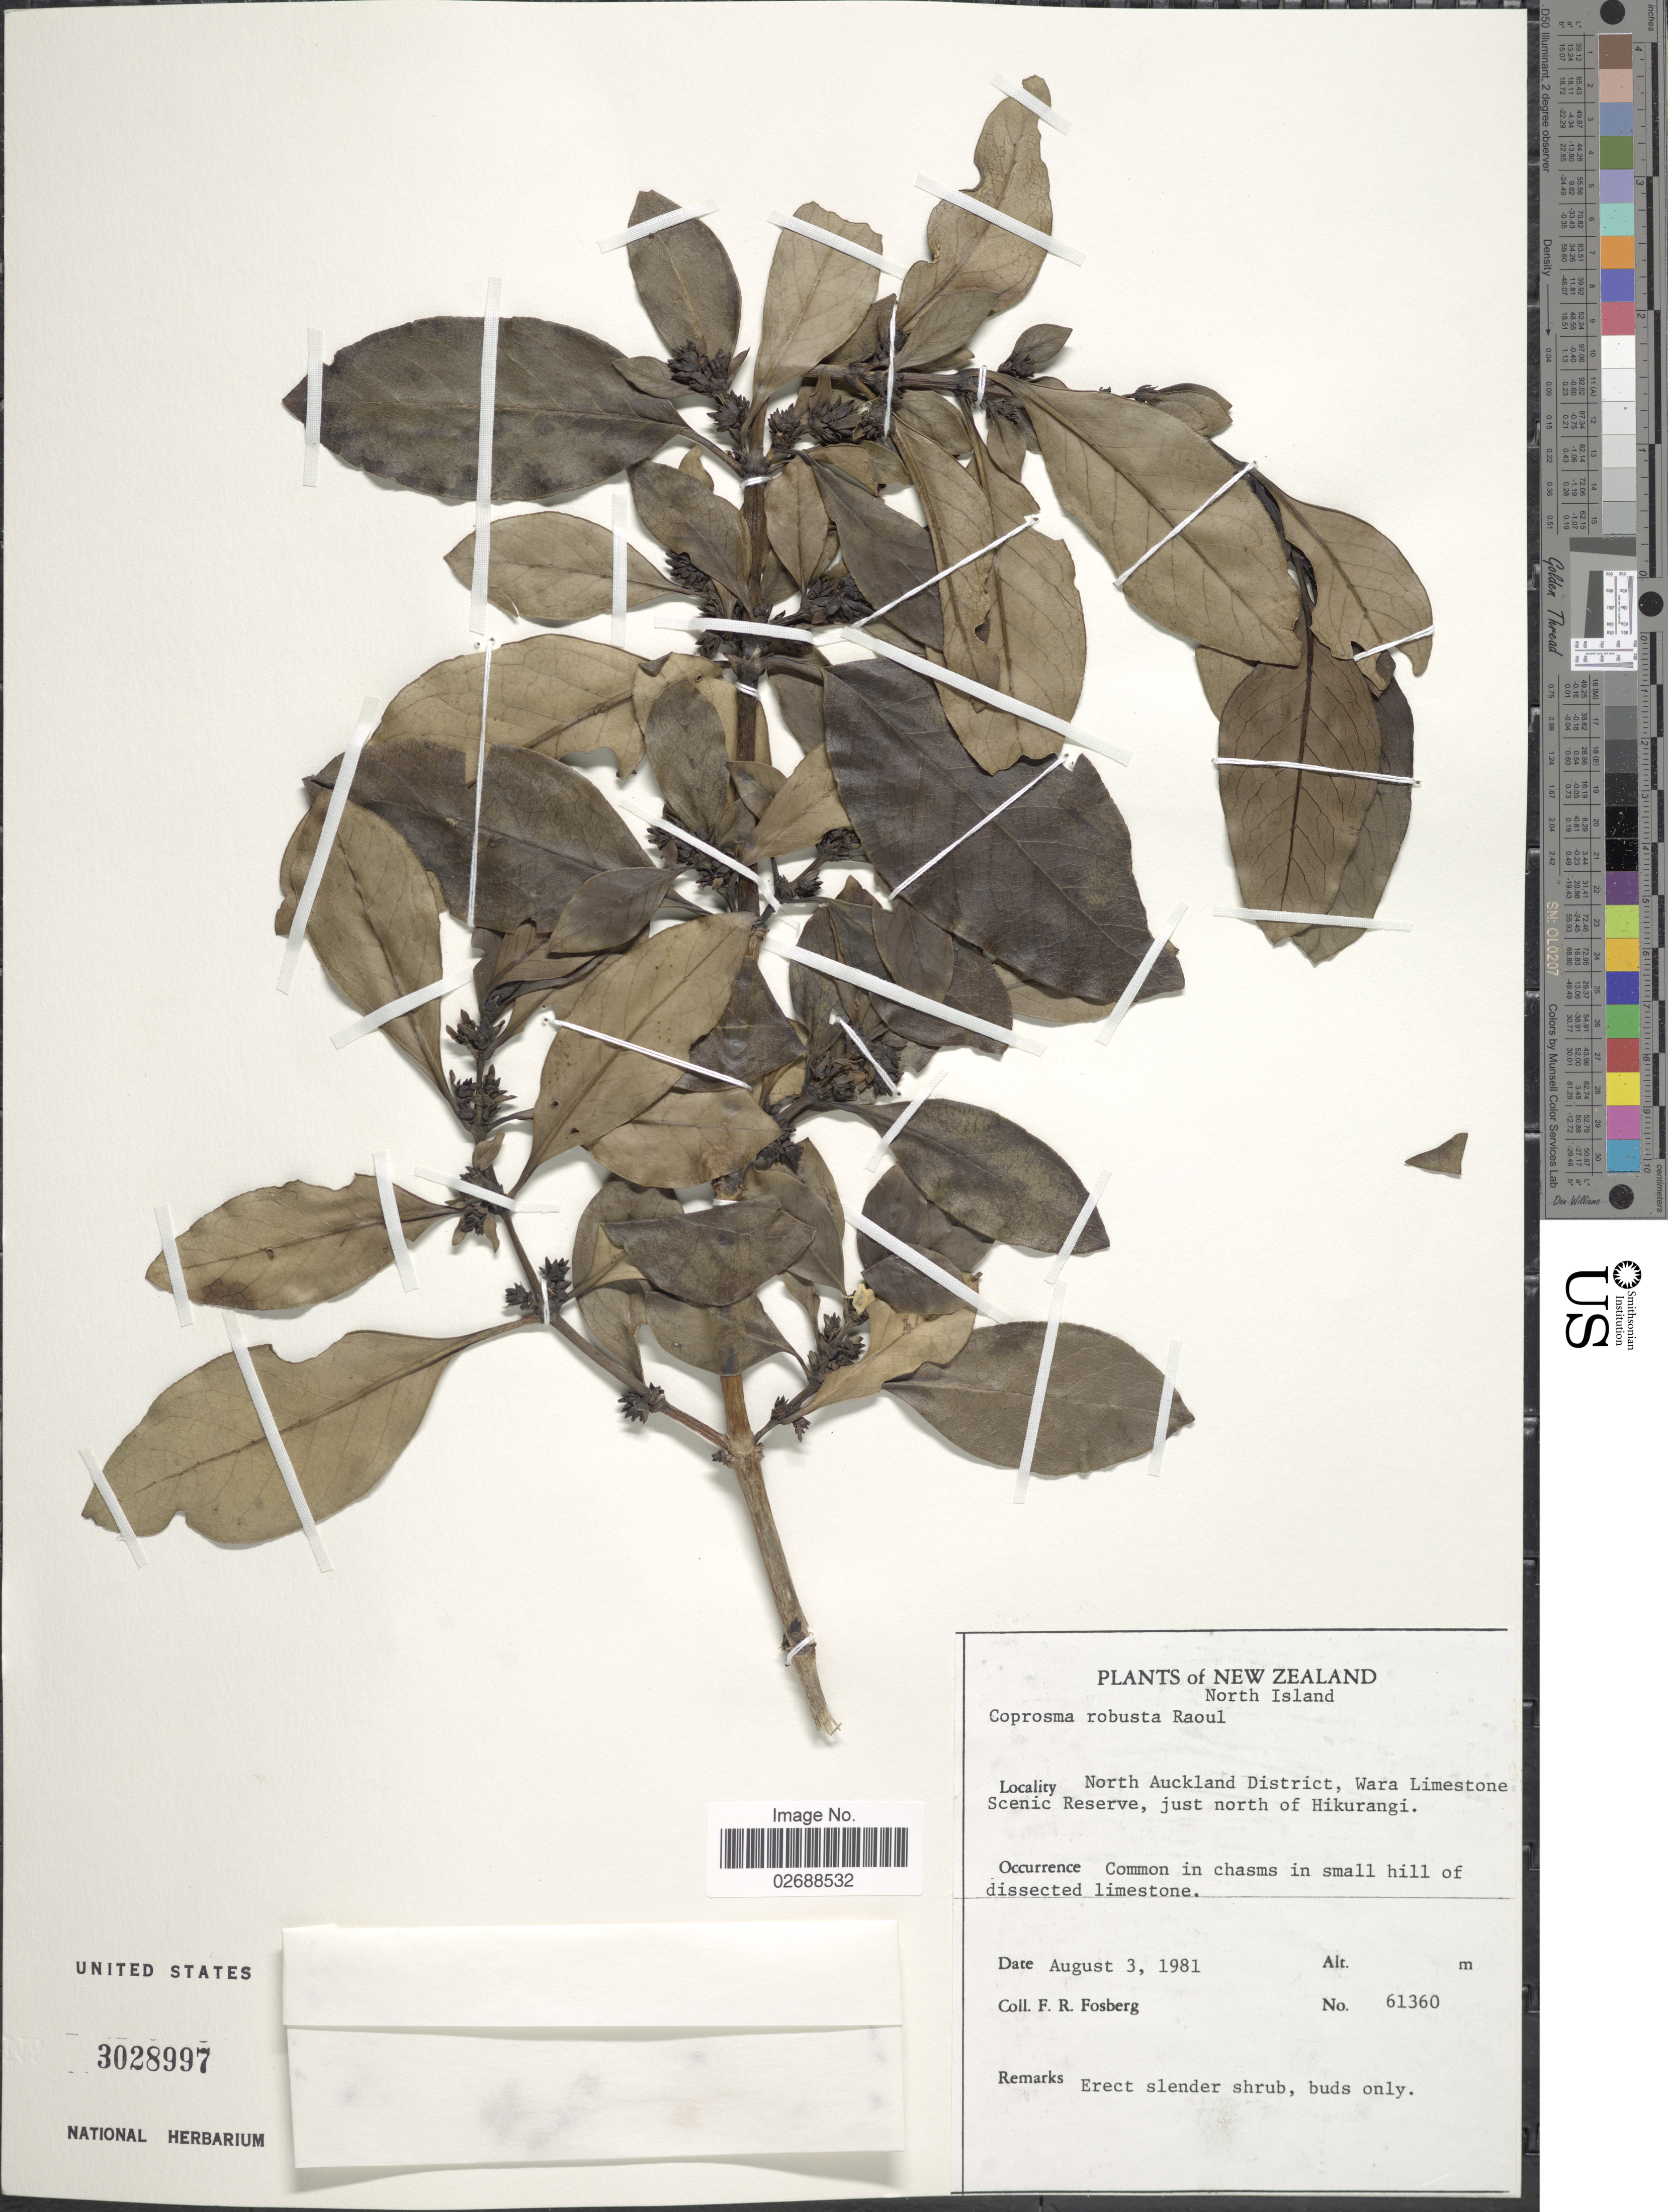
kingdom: Plantae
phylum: Tracheophyta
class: Magnoliopsida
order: Gentianales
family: Rubiaceae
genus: Coprosma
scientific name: Coprosma robusta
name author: Raoul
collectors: F. R. Fosberg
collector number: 61360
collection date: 1981-08-03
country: New Zealand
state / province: Auckland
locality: North Island, North Auckland District, Wara Limestone Scenic Reserve, just north of Hikurangi, common in small hill.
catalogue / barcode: US 3028997